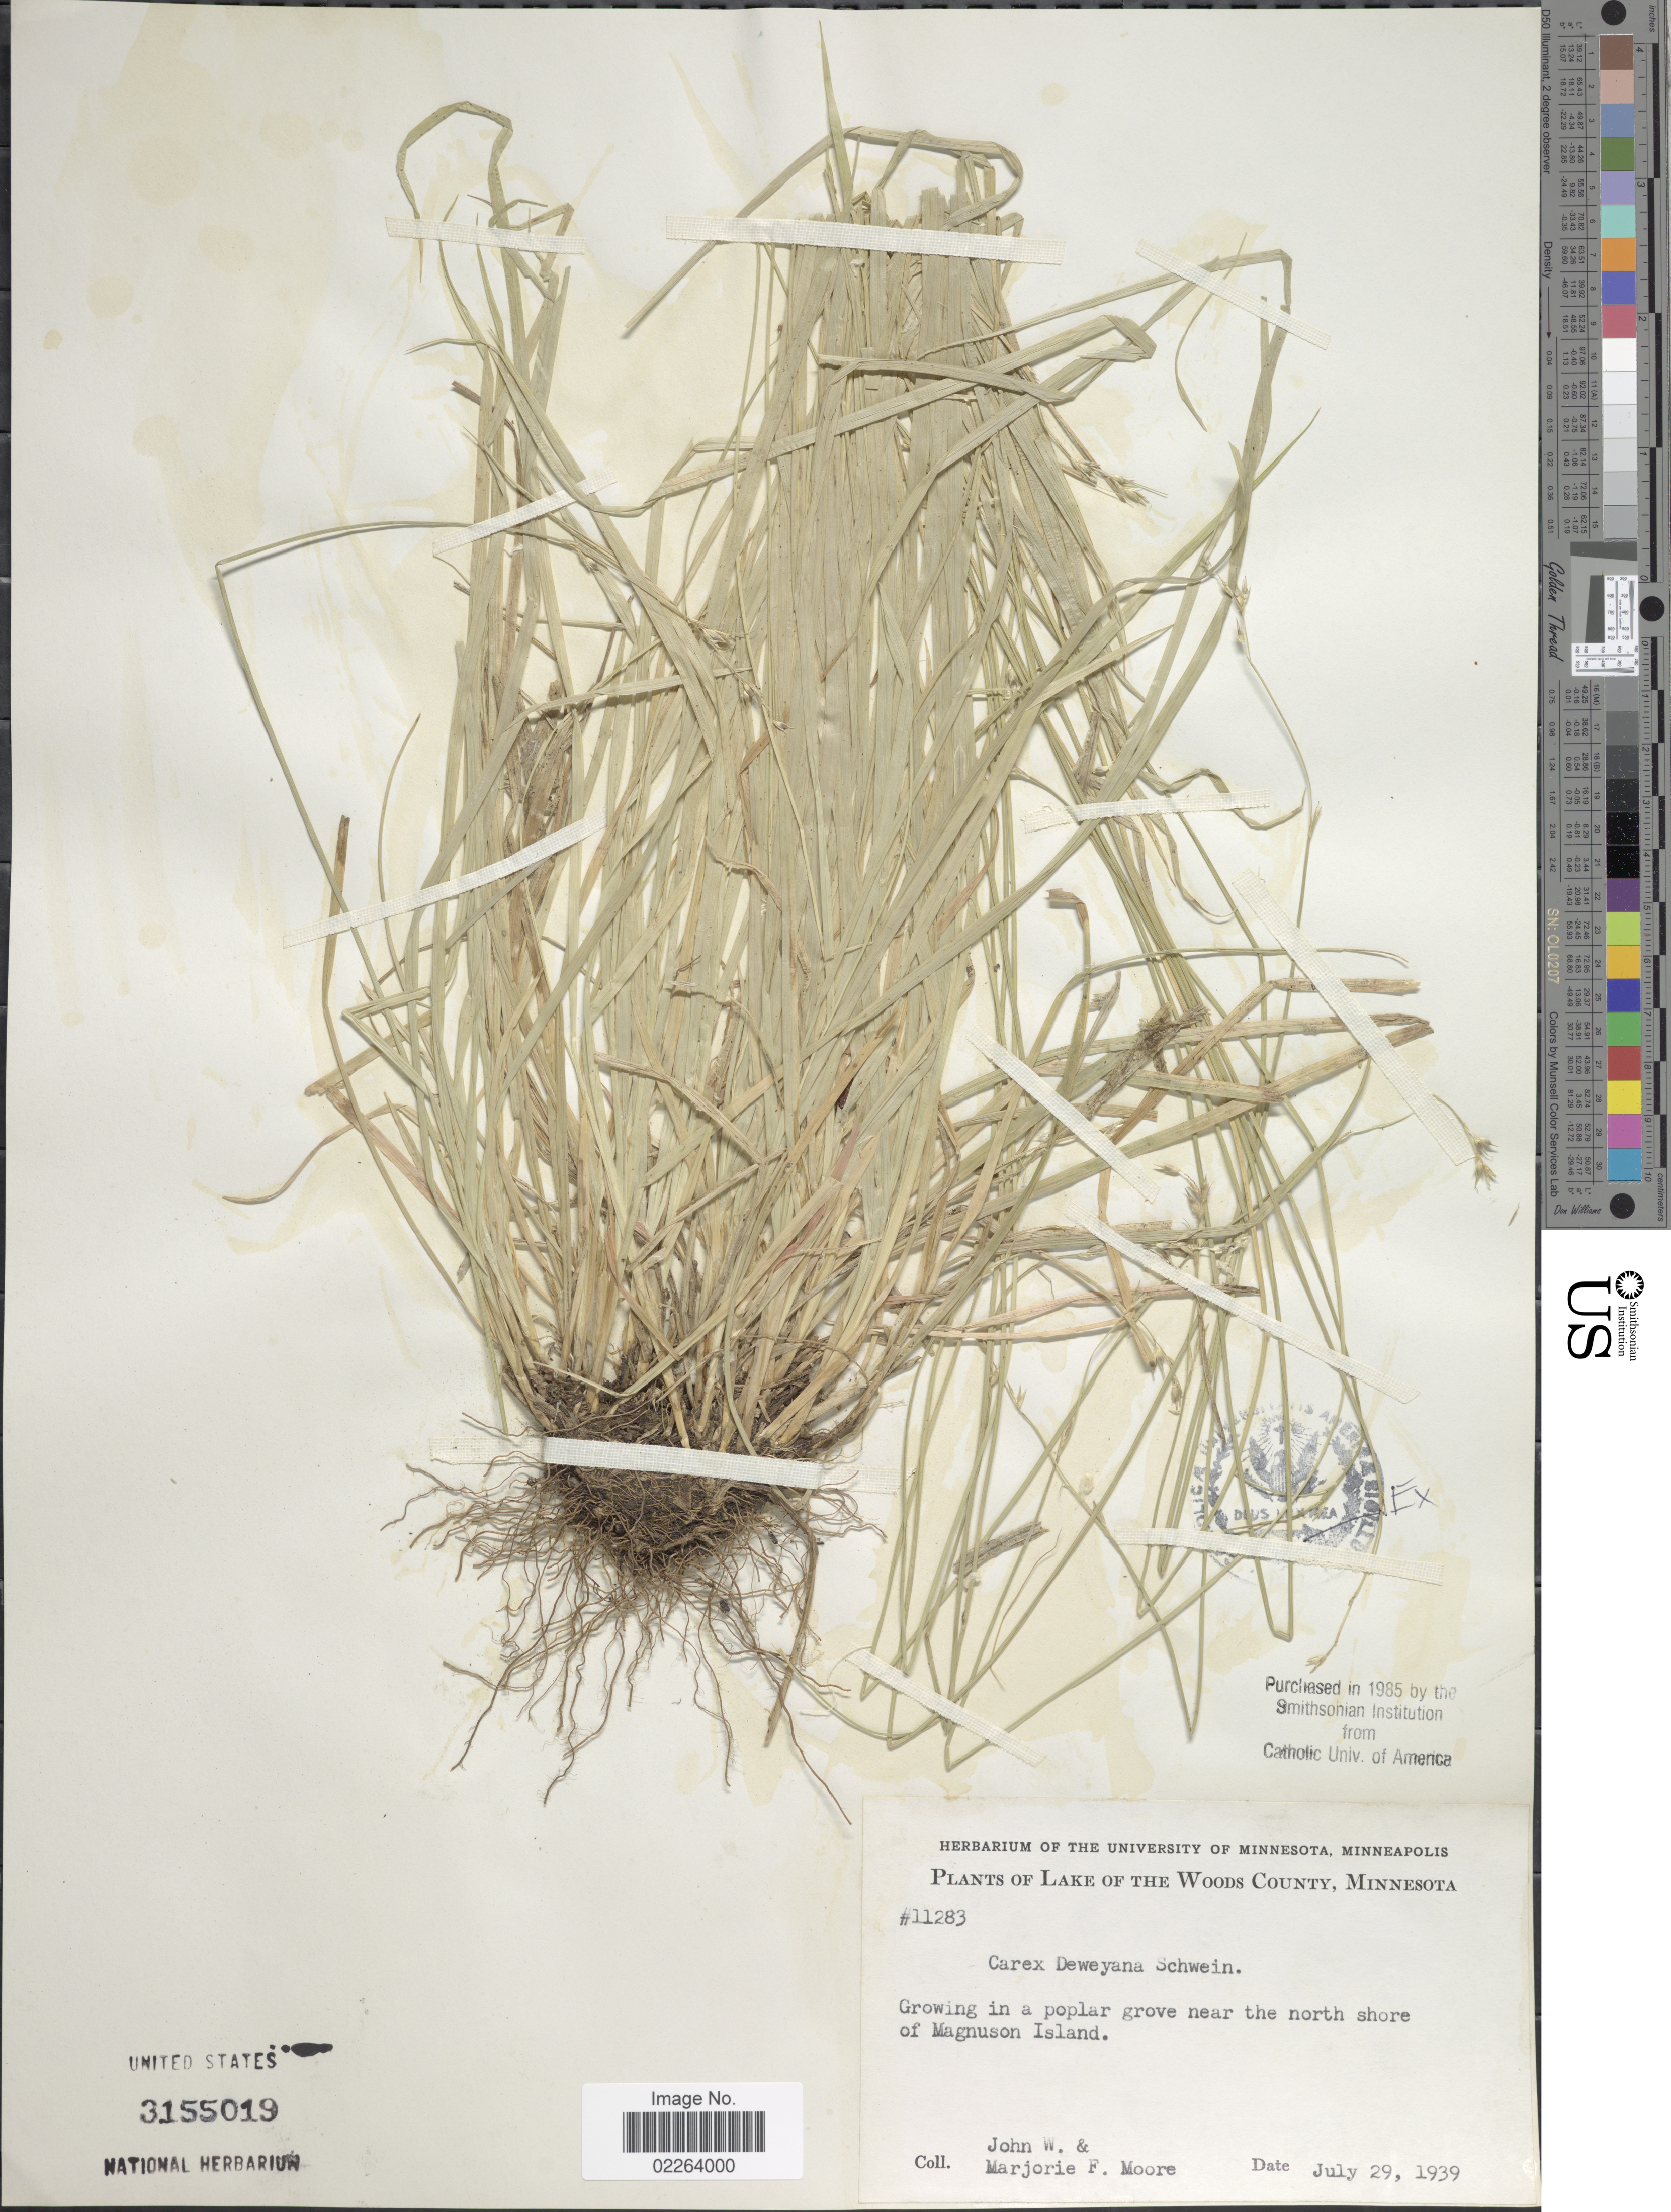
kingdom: Plantae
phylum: Tracheophyta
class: Liliopsida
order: Poales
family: Cyperaceae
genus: Carex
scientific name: Carex deweyana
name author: Schwein.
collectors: J. Moore & M. F. Moore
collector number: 11283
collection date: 1939-07-29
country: United States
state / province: Minnesota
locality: Lake of The Woods County, Growing in a poplar grove near the north shore of Magnuson Island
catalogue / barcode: US 3155019